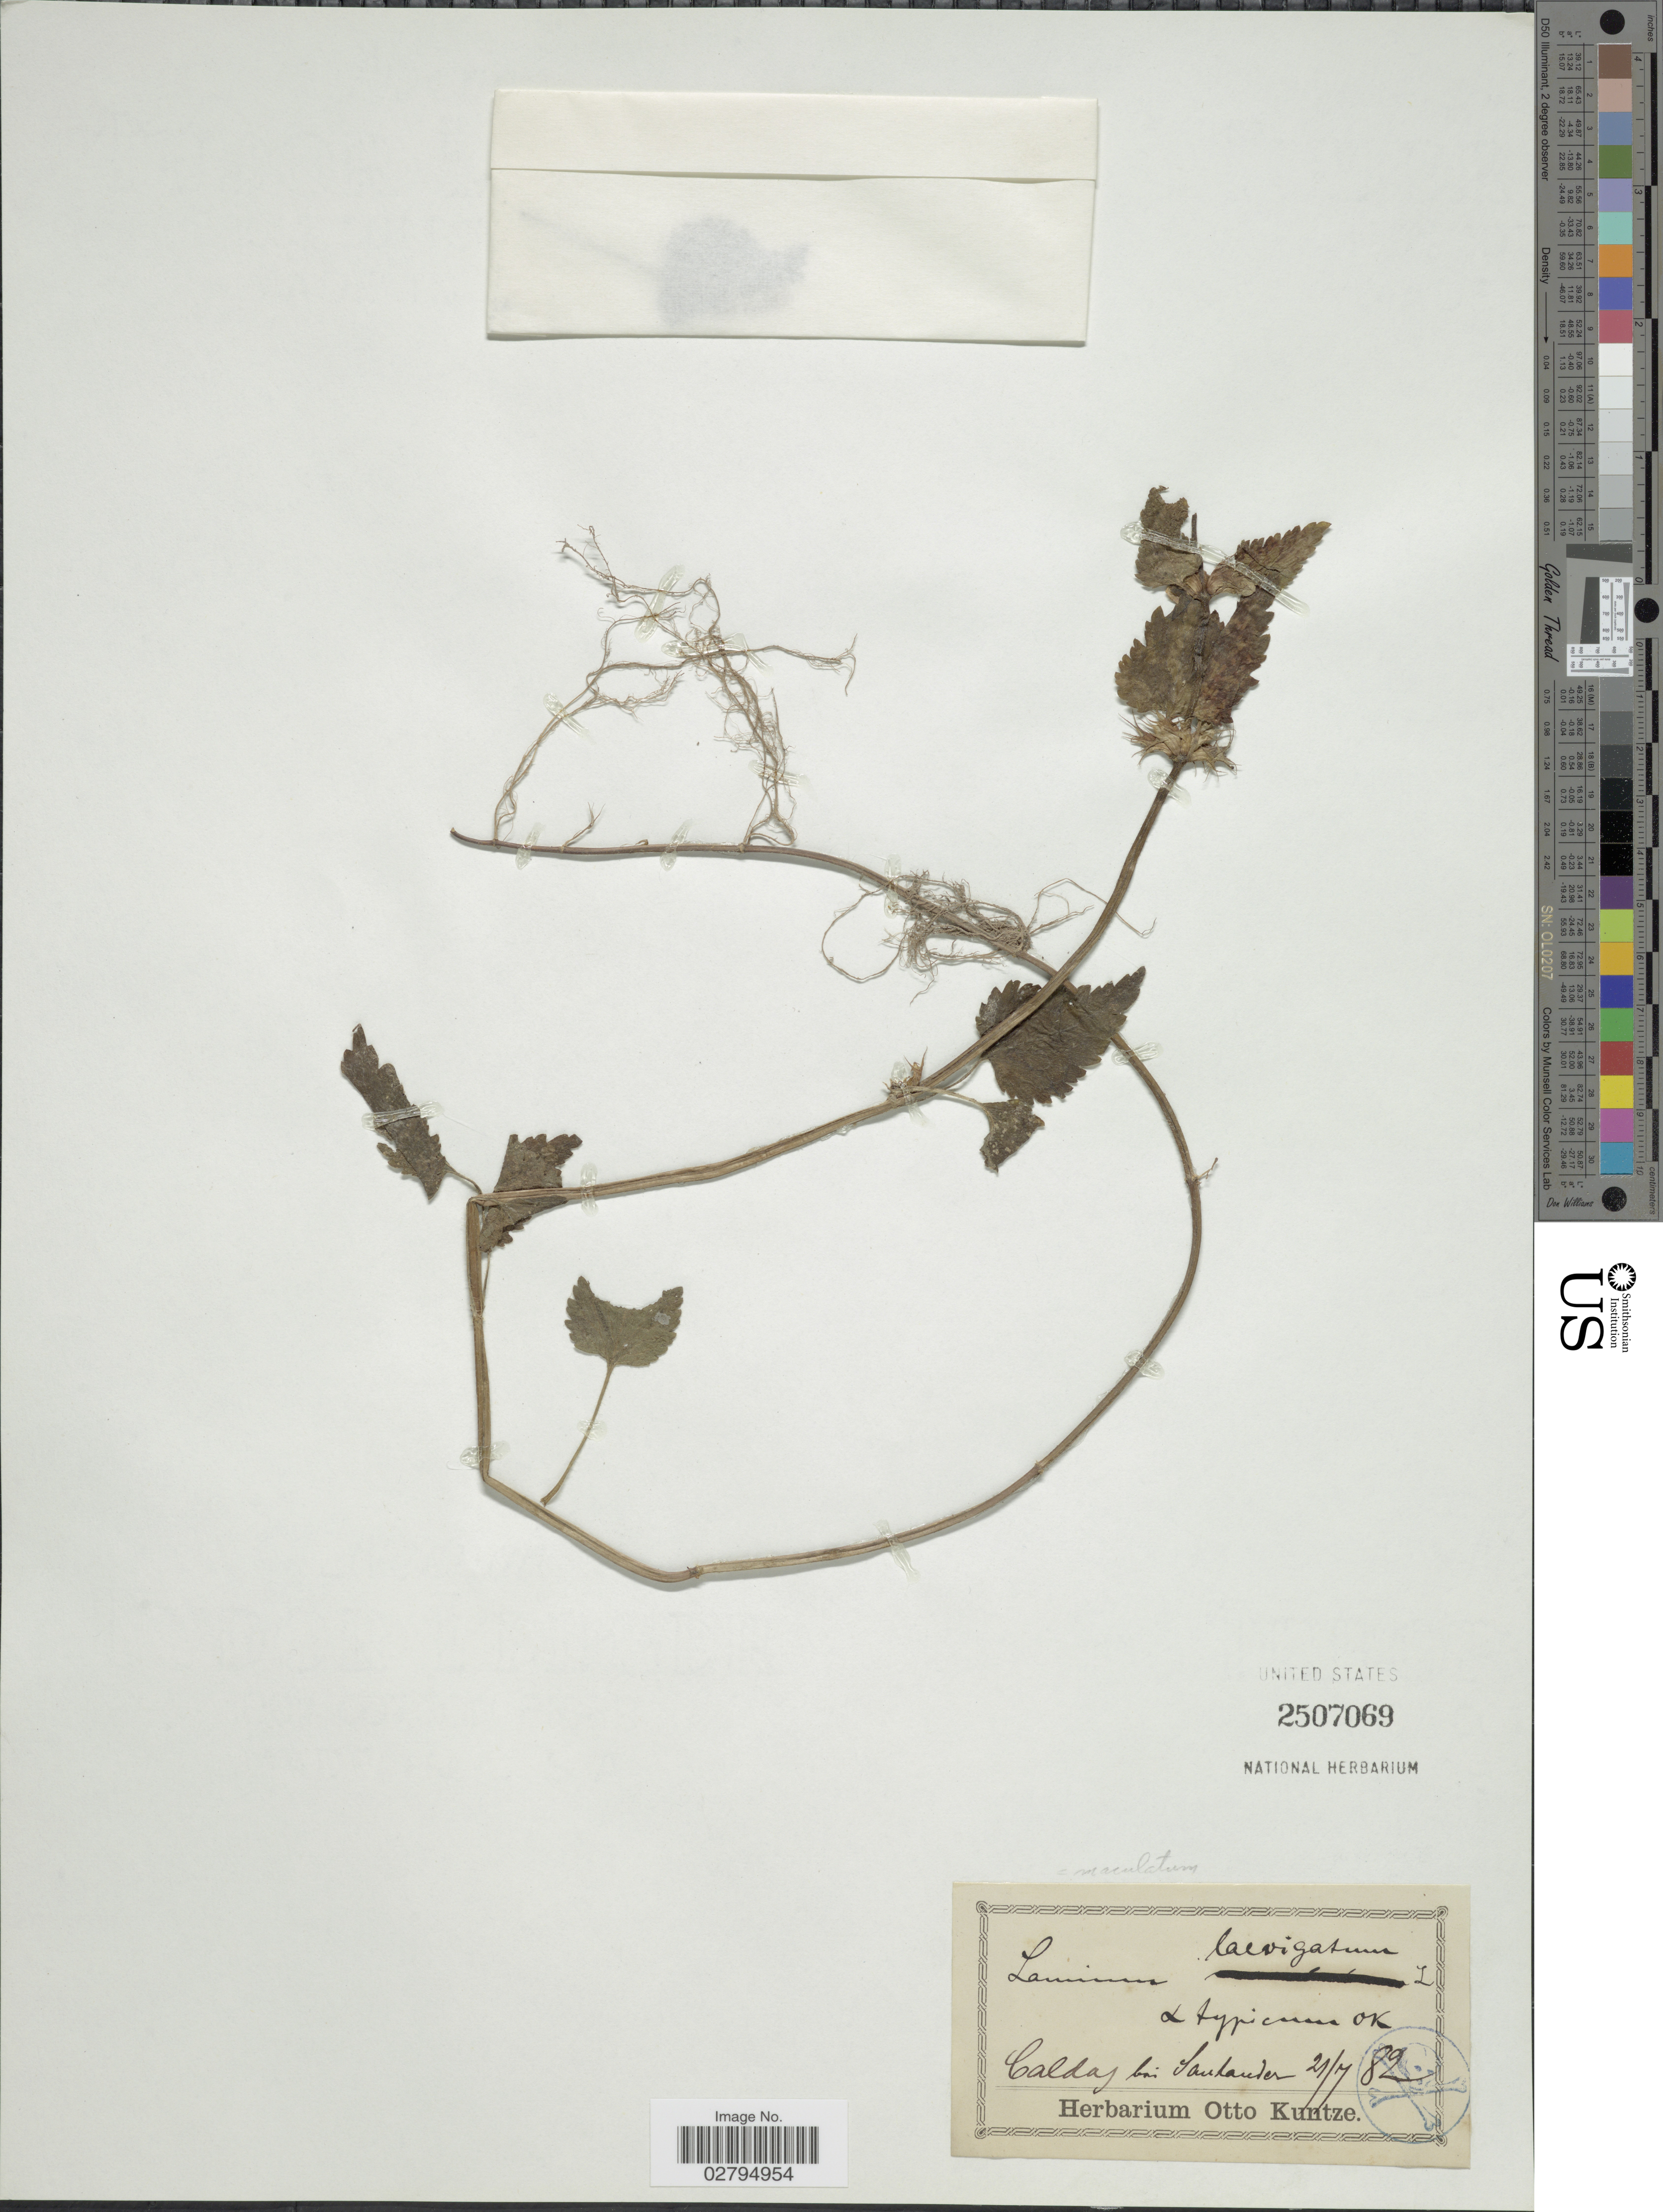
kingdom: Plantae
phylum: Tracheophyta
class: Magnoliopsida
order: Lamiales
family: Lamiaceae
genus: Lamium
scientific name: Lamium maculatum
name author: (L.) L.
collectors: ex herb. Otto Kuntze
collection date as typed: Transcribed d/m/y: 21/7/82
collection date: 1882-07-21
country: Spain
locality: Caldas bei Santander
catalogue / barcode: US 2507069